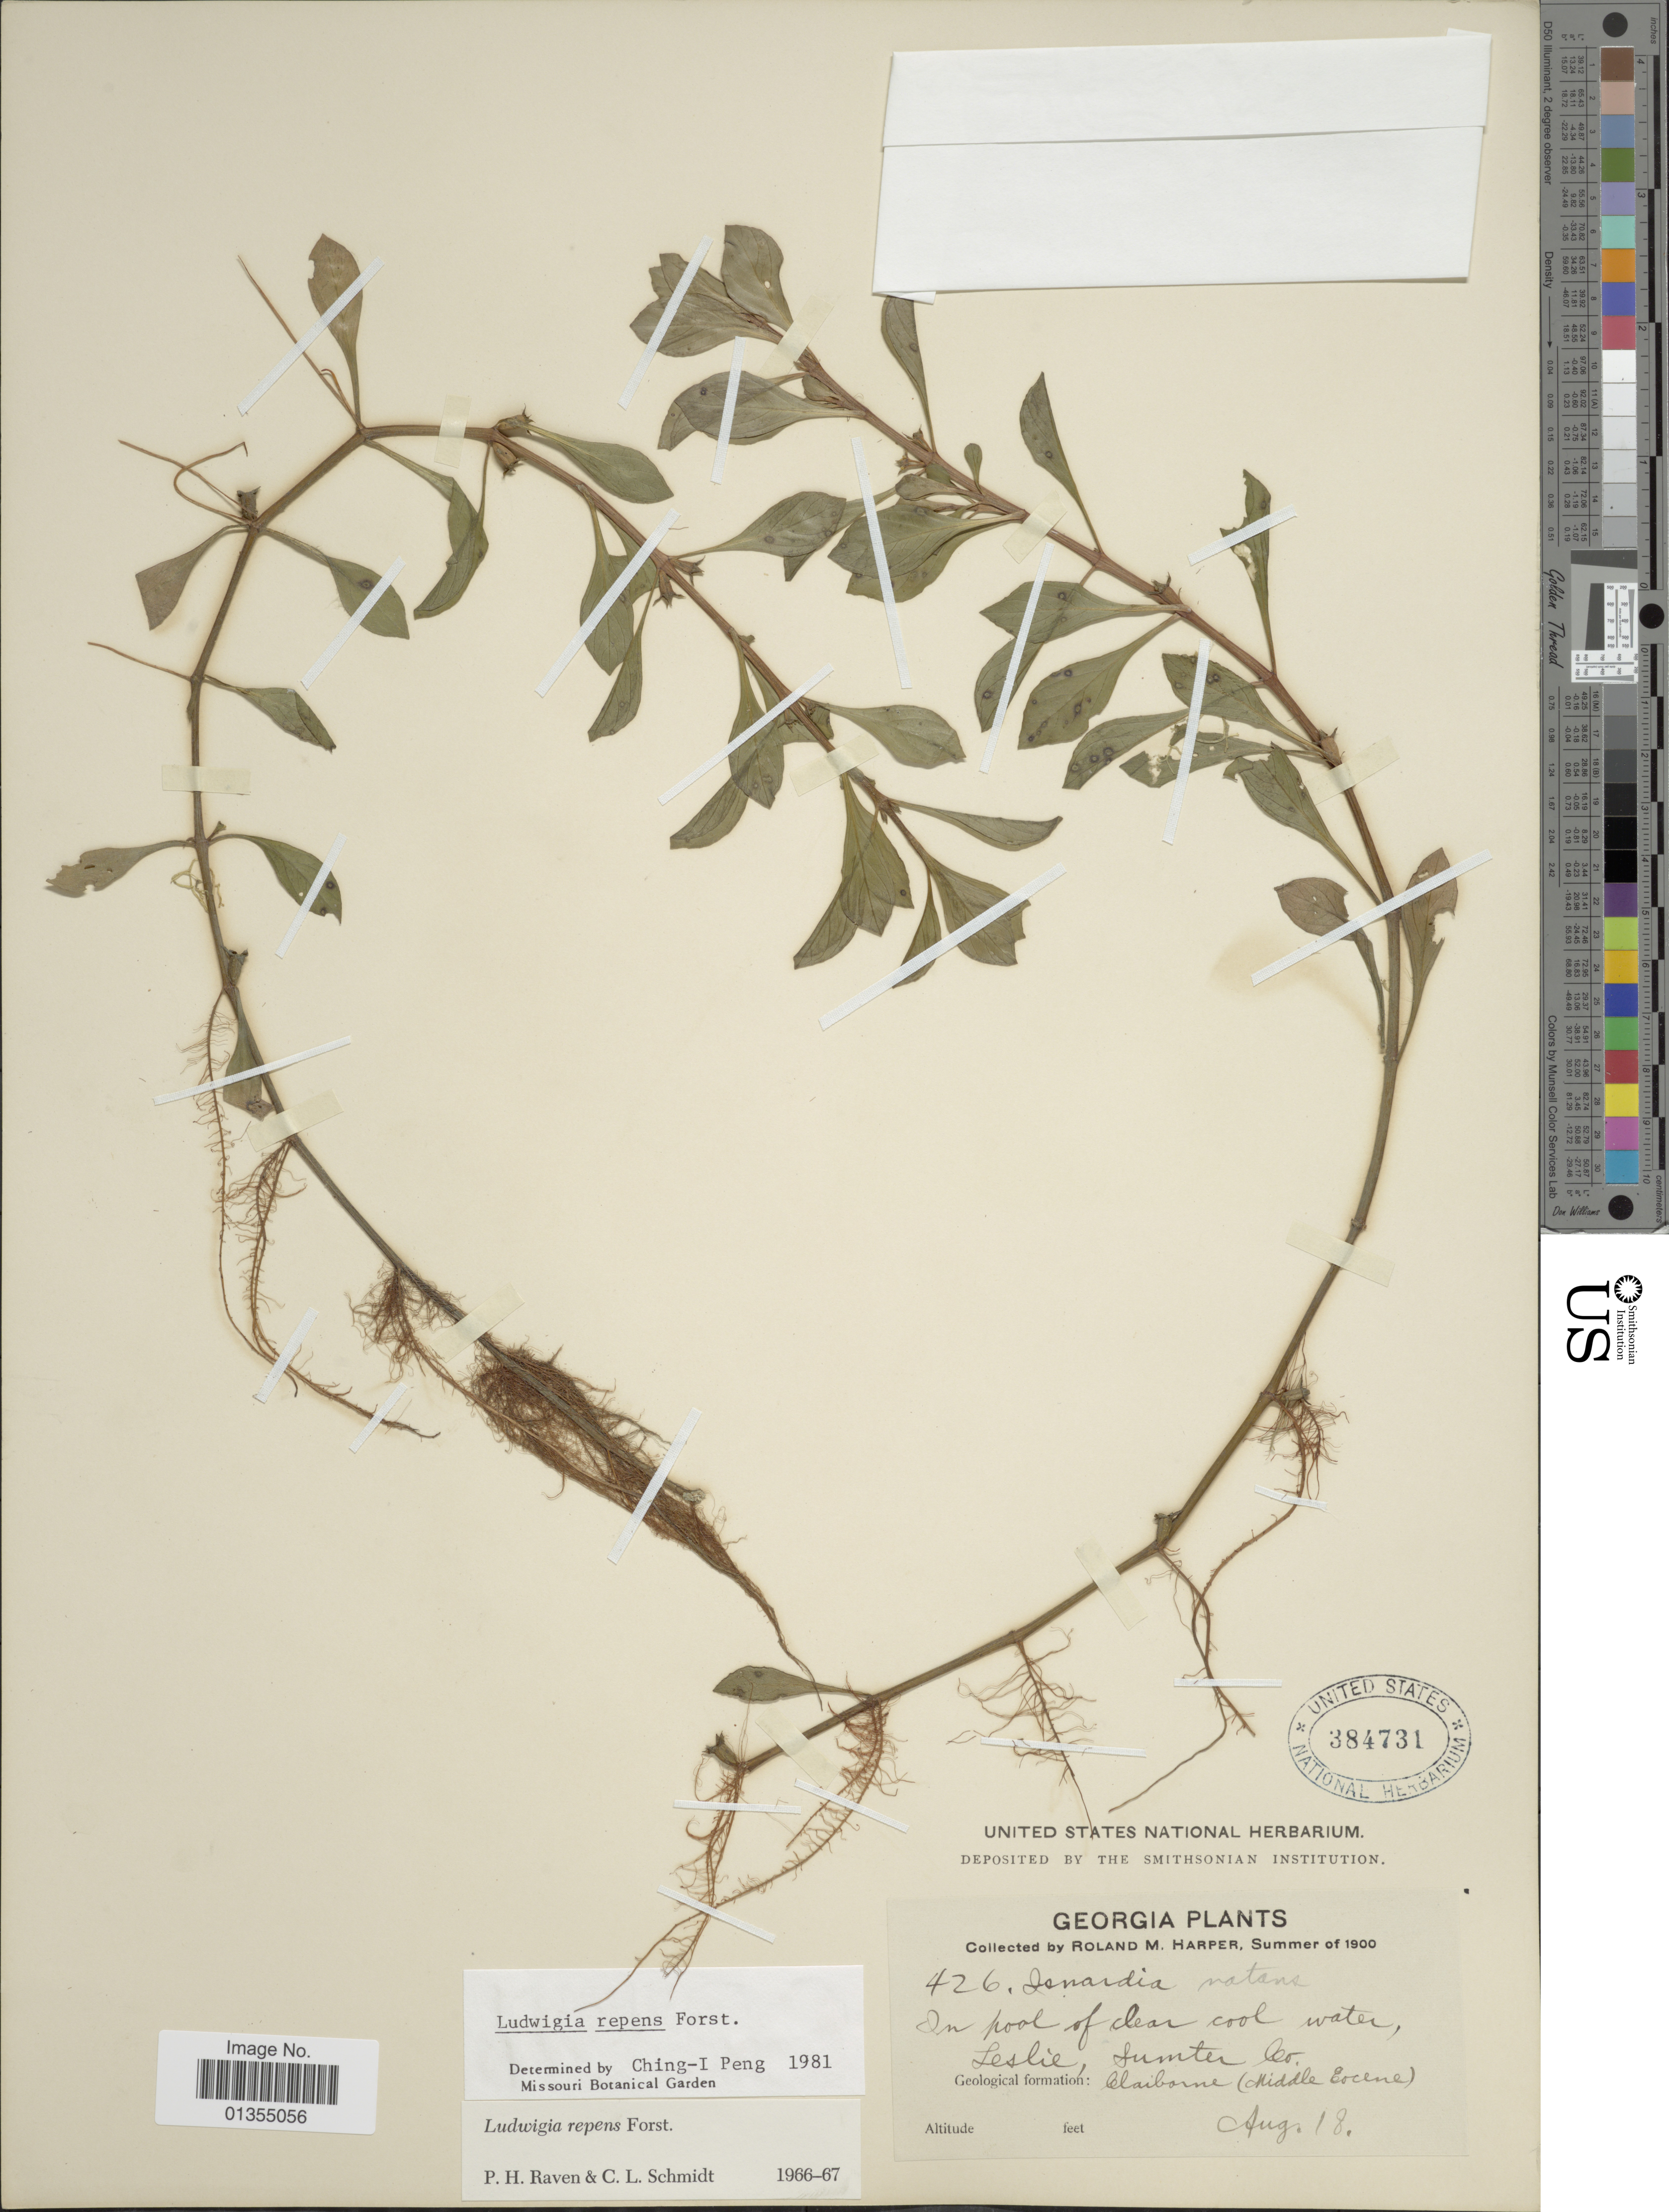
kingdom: Plantae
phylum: Tracheophyta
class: Magnoliopsida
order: Myrtales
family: Onagraceae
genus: Ludwigia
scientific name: Ludwigia repens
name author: J.R. Forst.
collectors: R. M. Harper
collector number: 426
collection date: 1900-08-18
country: United States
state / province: Georgia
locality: Leslie, Sumter Co.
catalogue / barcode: US 384731